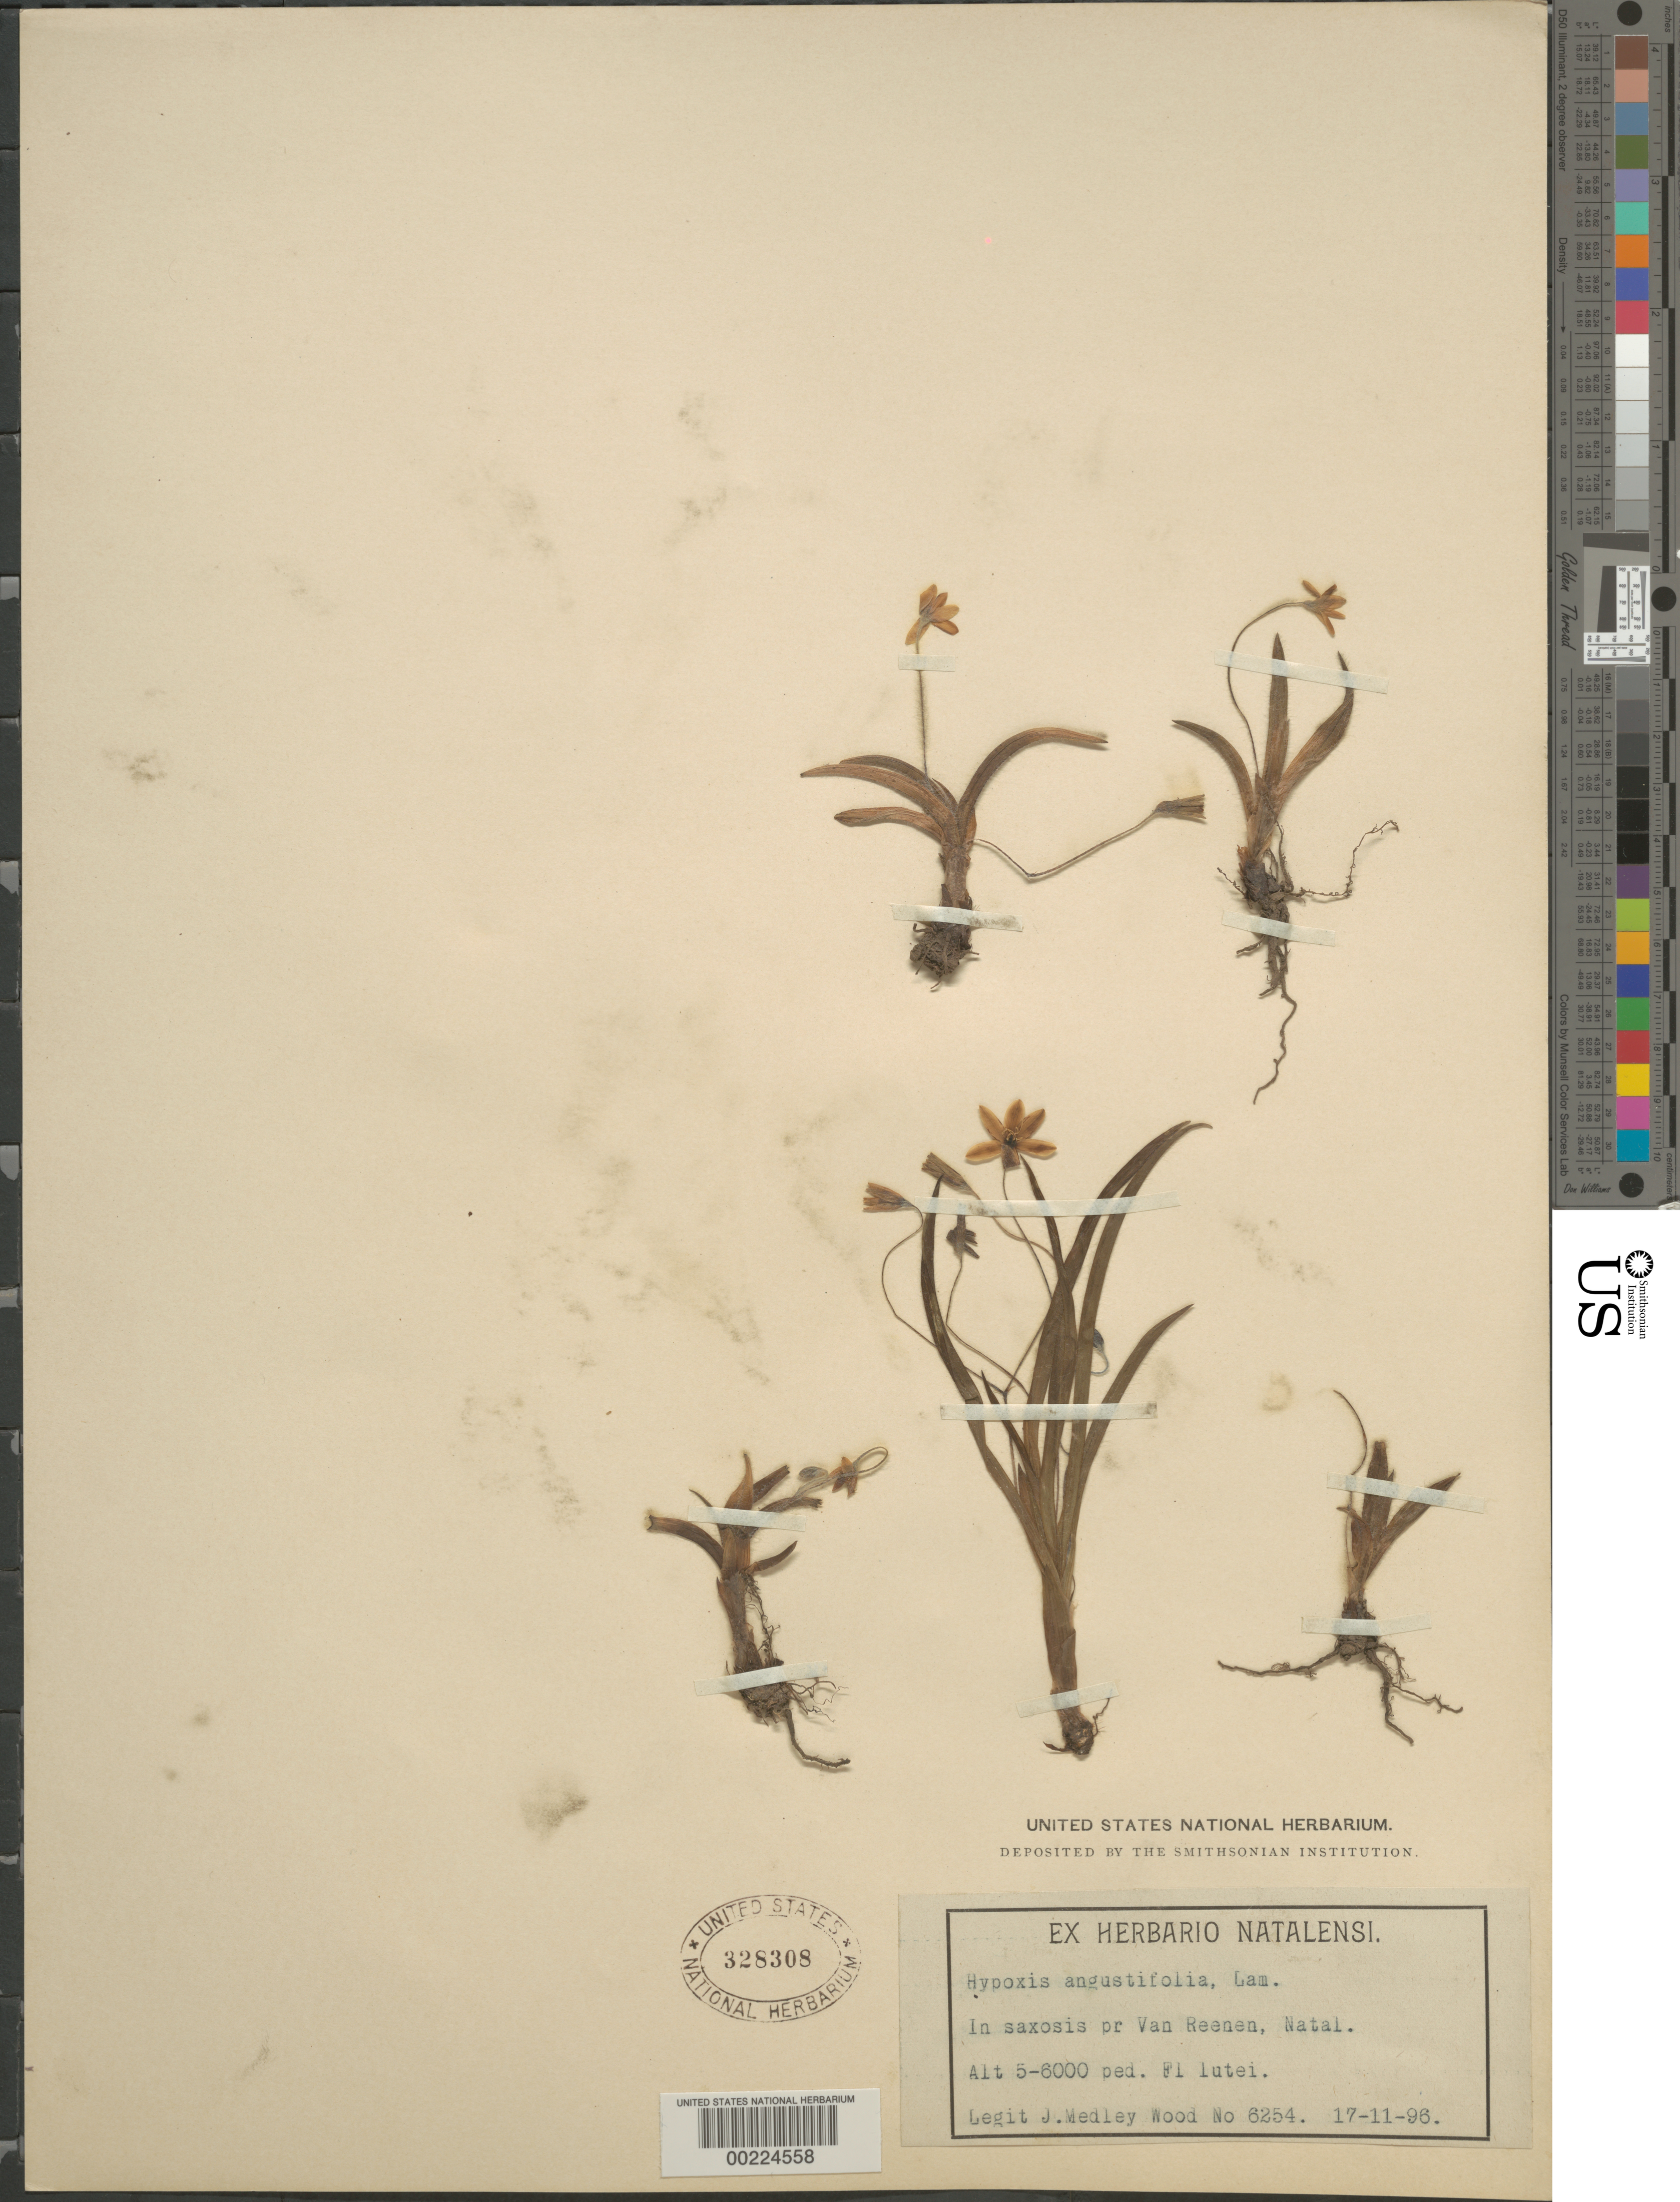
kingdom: Plantae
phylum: Tracheophyta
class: Liliopsida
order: Asparagales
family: Hypoxidaceae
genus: Hypoxis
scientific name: Hypoxis angustifolia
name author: Lam.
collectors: J. M. Wood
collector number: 6254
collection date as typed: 17 Nov 1896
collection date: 1896-11-17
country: South Africa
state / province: KwaZulu-Natal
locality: Van reenen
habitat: In rocks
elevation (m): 1524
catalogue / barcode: US 328308